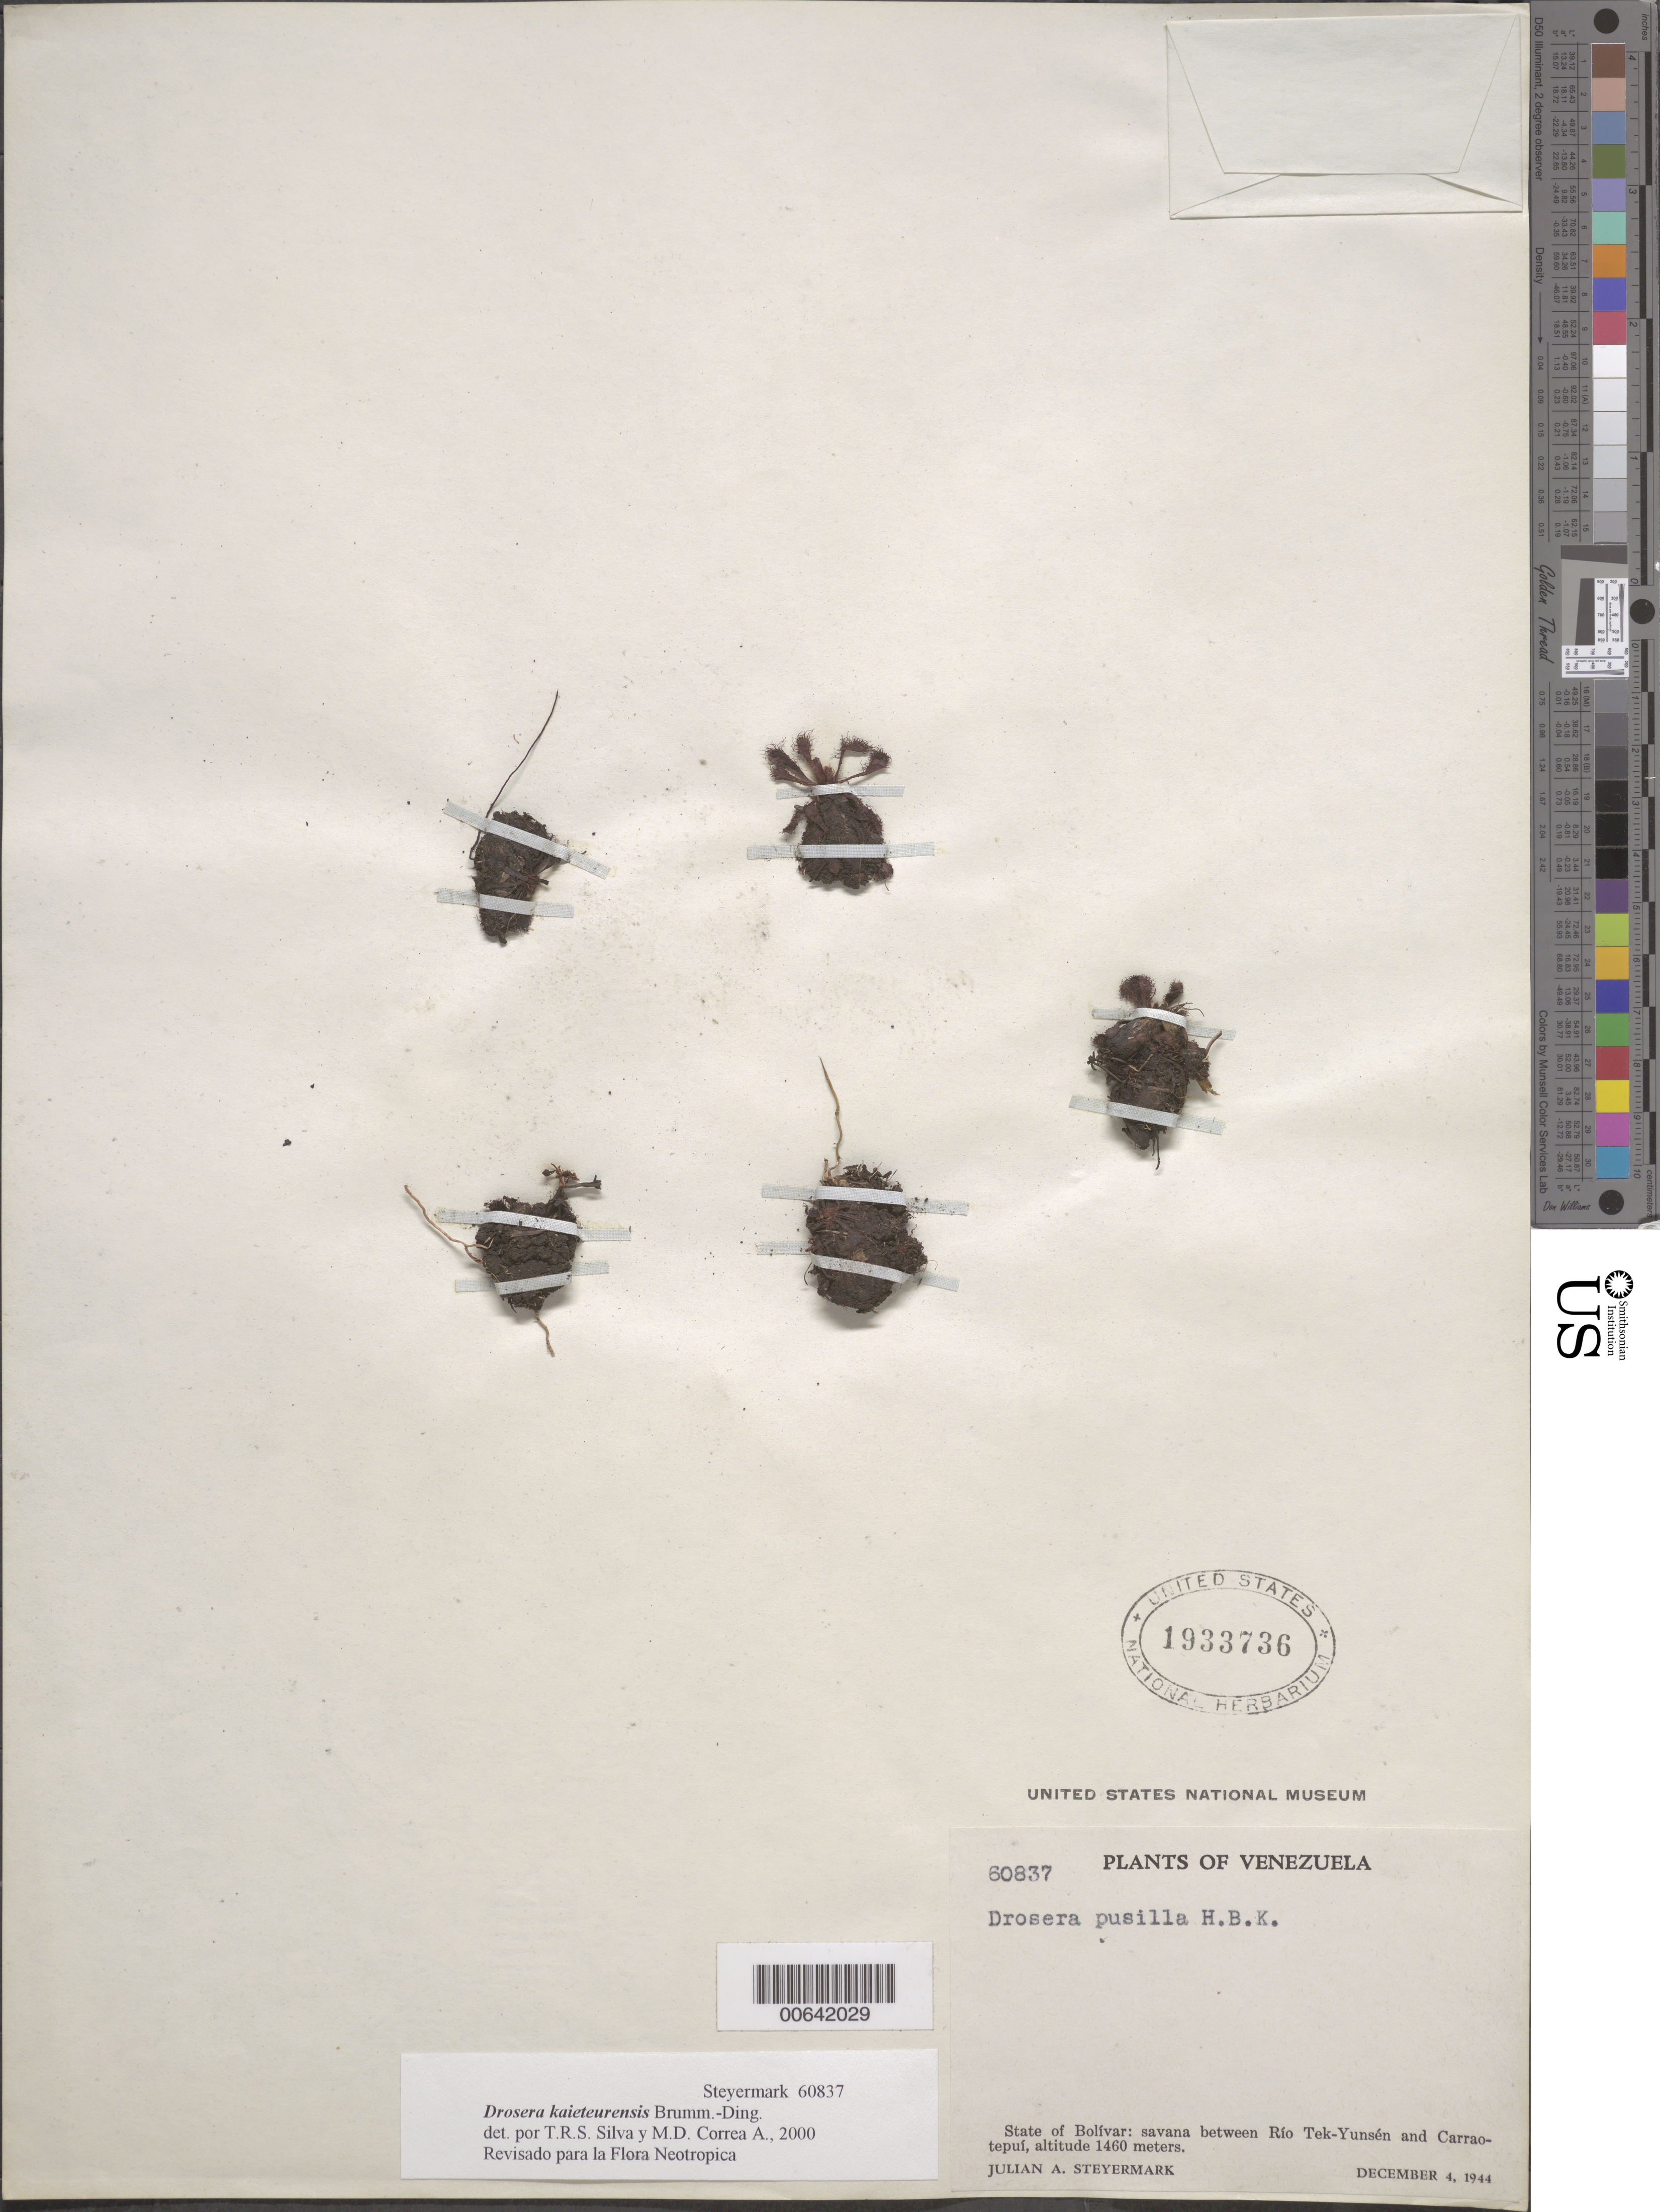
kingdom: Plantae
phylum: Tracheophyta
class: Magnoliopsida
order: Caryophyllales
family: Droseraceae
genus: Drosera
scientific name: Drosera kaieteurensis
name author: Brumm.-Ding.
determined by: Silva, T. R. S. & Correa A. , M. D.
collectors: J. Steyermark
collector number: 60837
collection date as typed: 04 Dec 1944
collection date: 1944-12-04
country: Venezuela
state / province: Bolívar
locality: Between Rio Tek-Yunsén and Carrao-tepuí.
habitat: Savanna.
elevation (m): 1460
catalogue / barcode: US 1933736